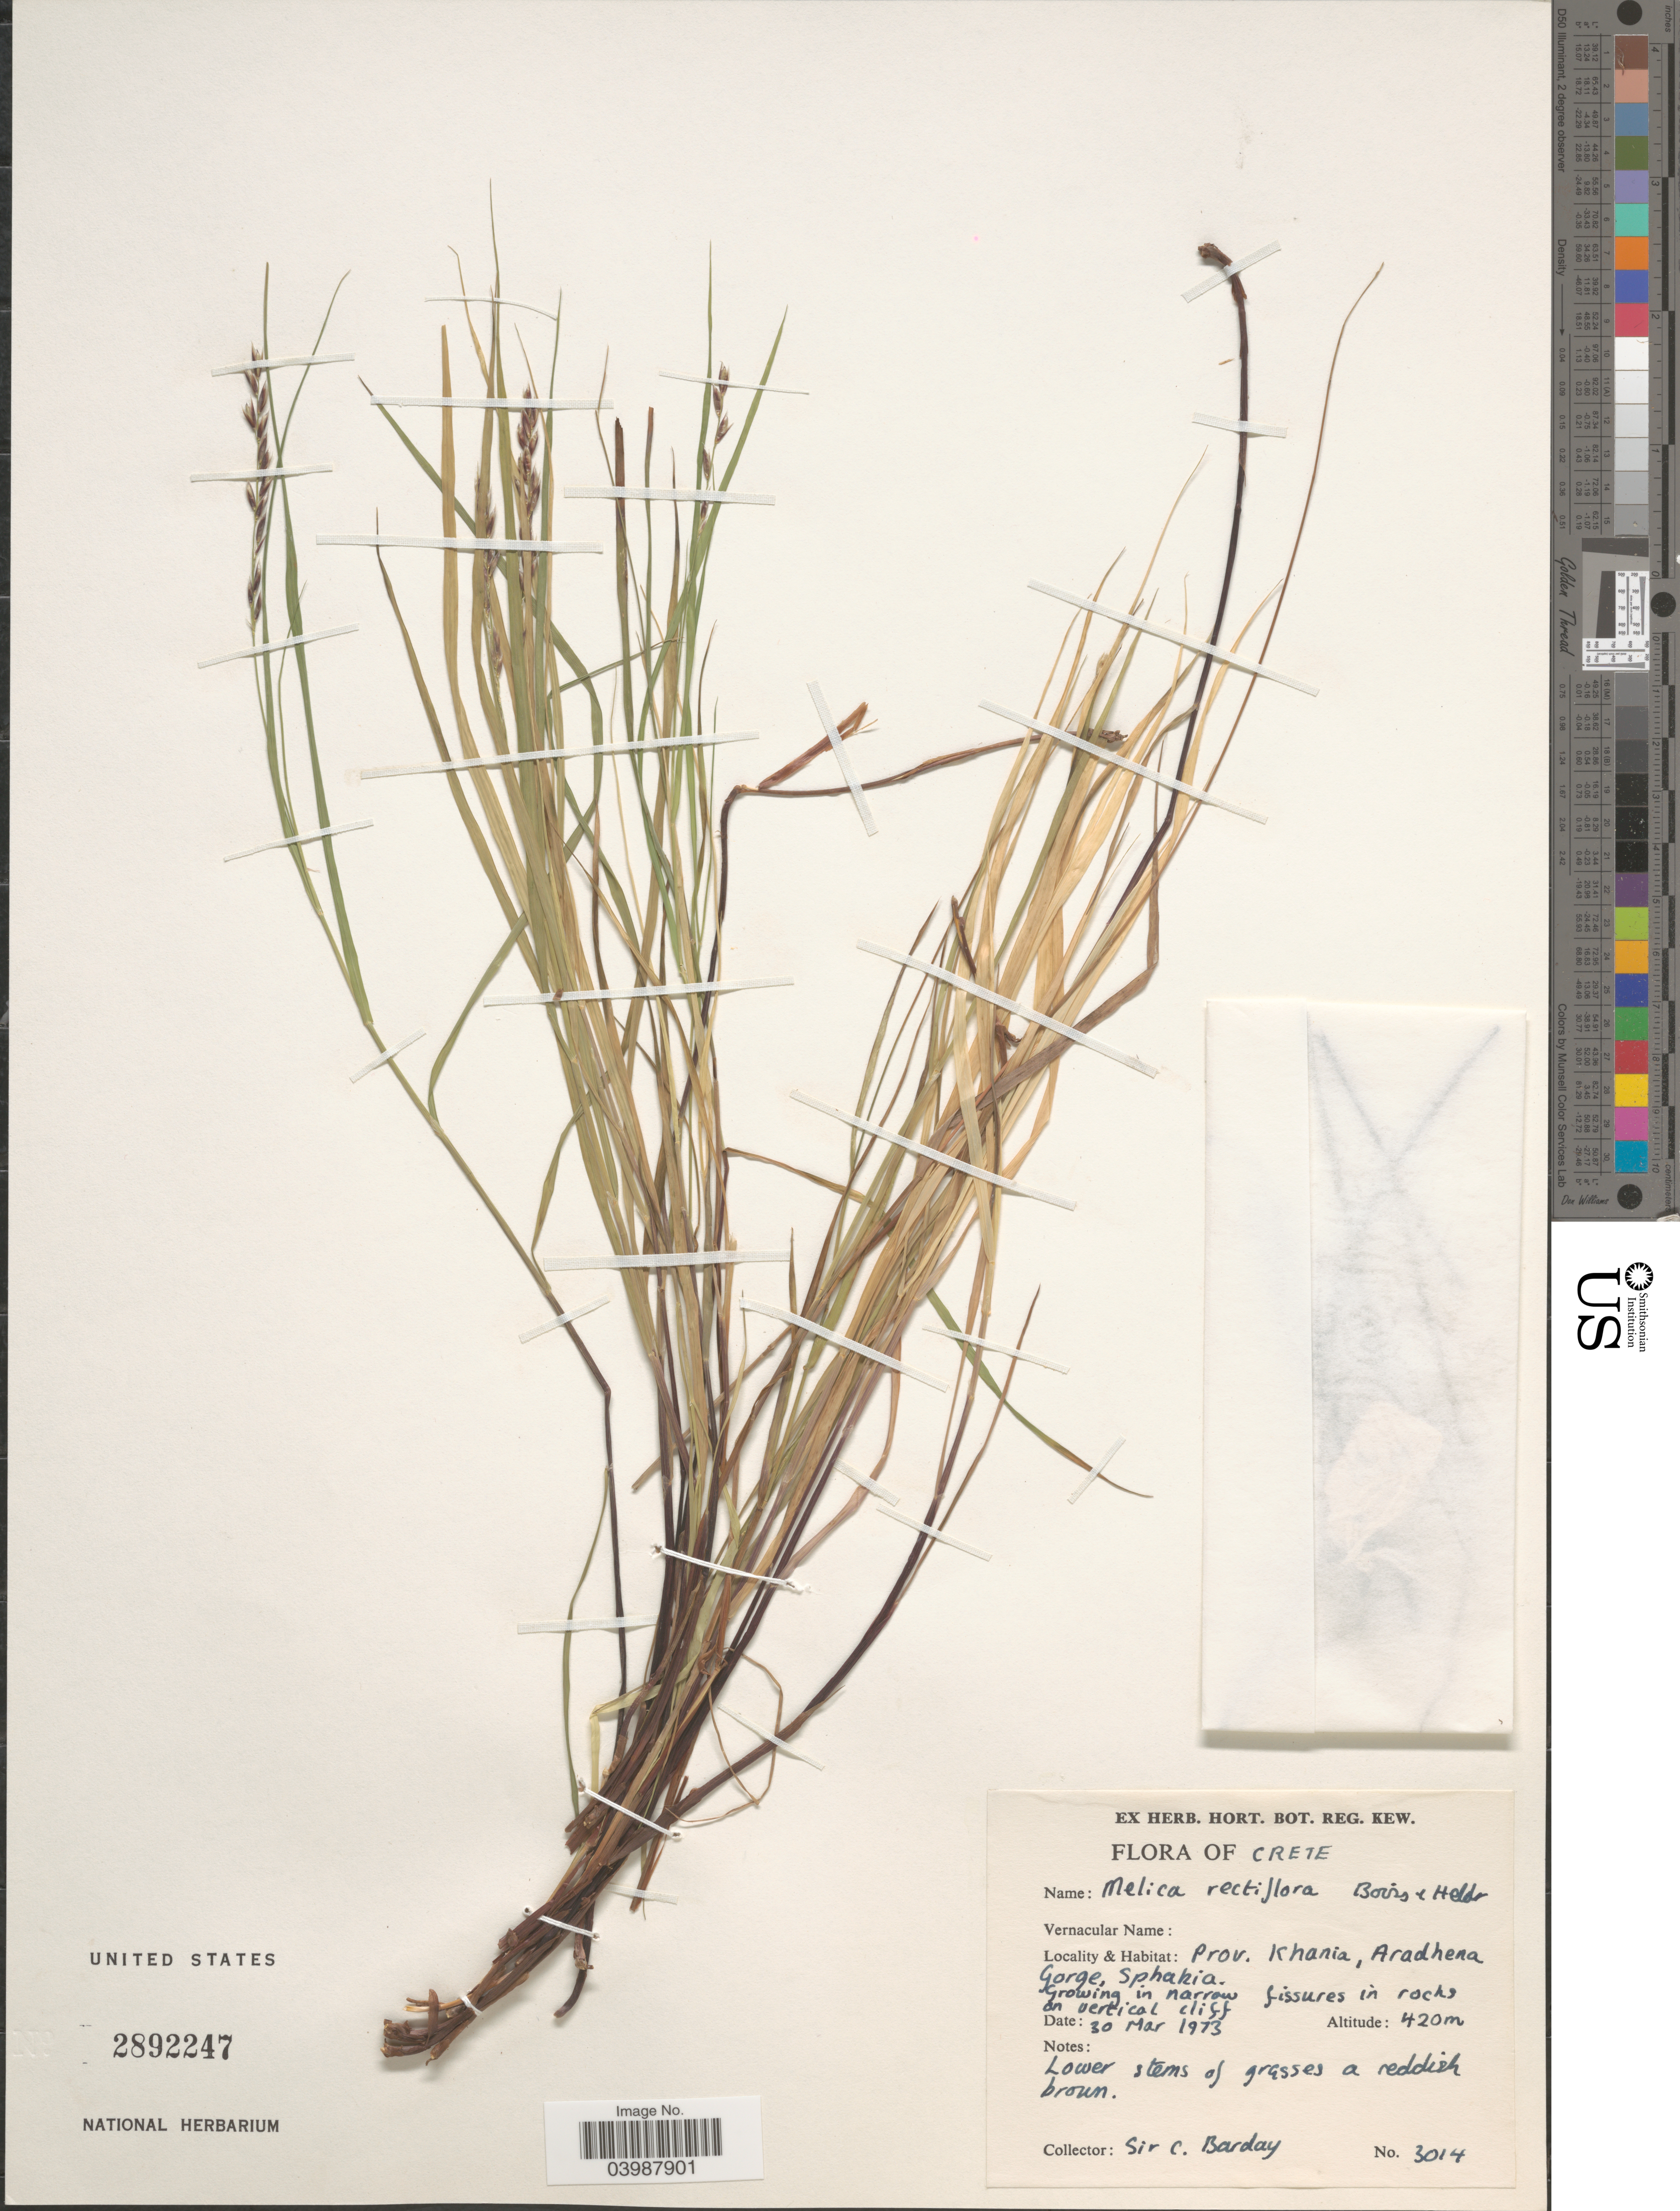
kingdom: Plantae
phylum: Tracheophyta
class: Liliopsida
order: Poales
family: Poaceae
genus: Melica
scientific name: Melica rectiflora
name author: Boiss. & Heldr.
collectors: C. Barclay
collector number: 3014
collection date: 1973-03-30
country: Greece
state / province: Crete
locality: Prov. Khania, Aradhena Gorge, Sphakia.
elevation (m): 420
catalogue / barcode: US 2892247